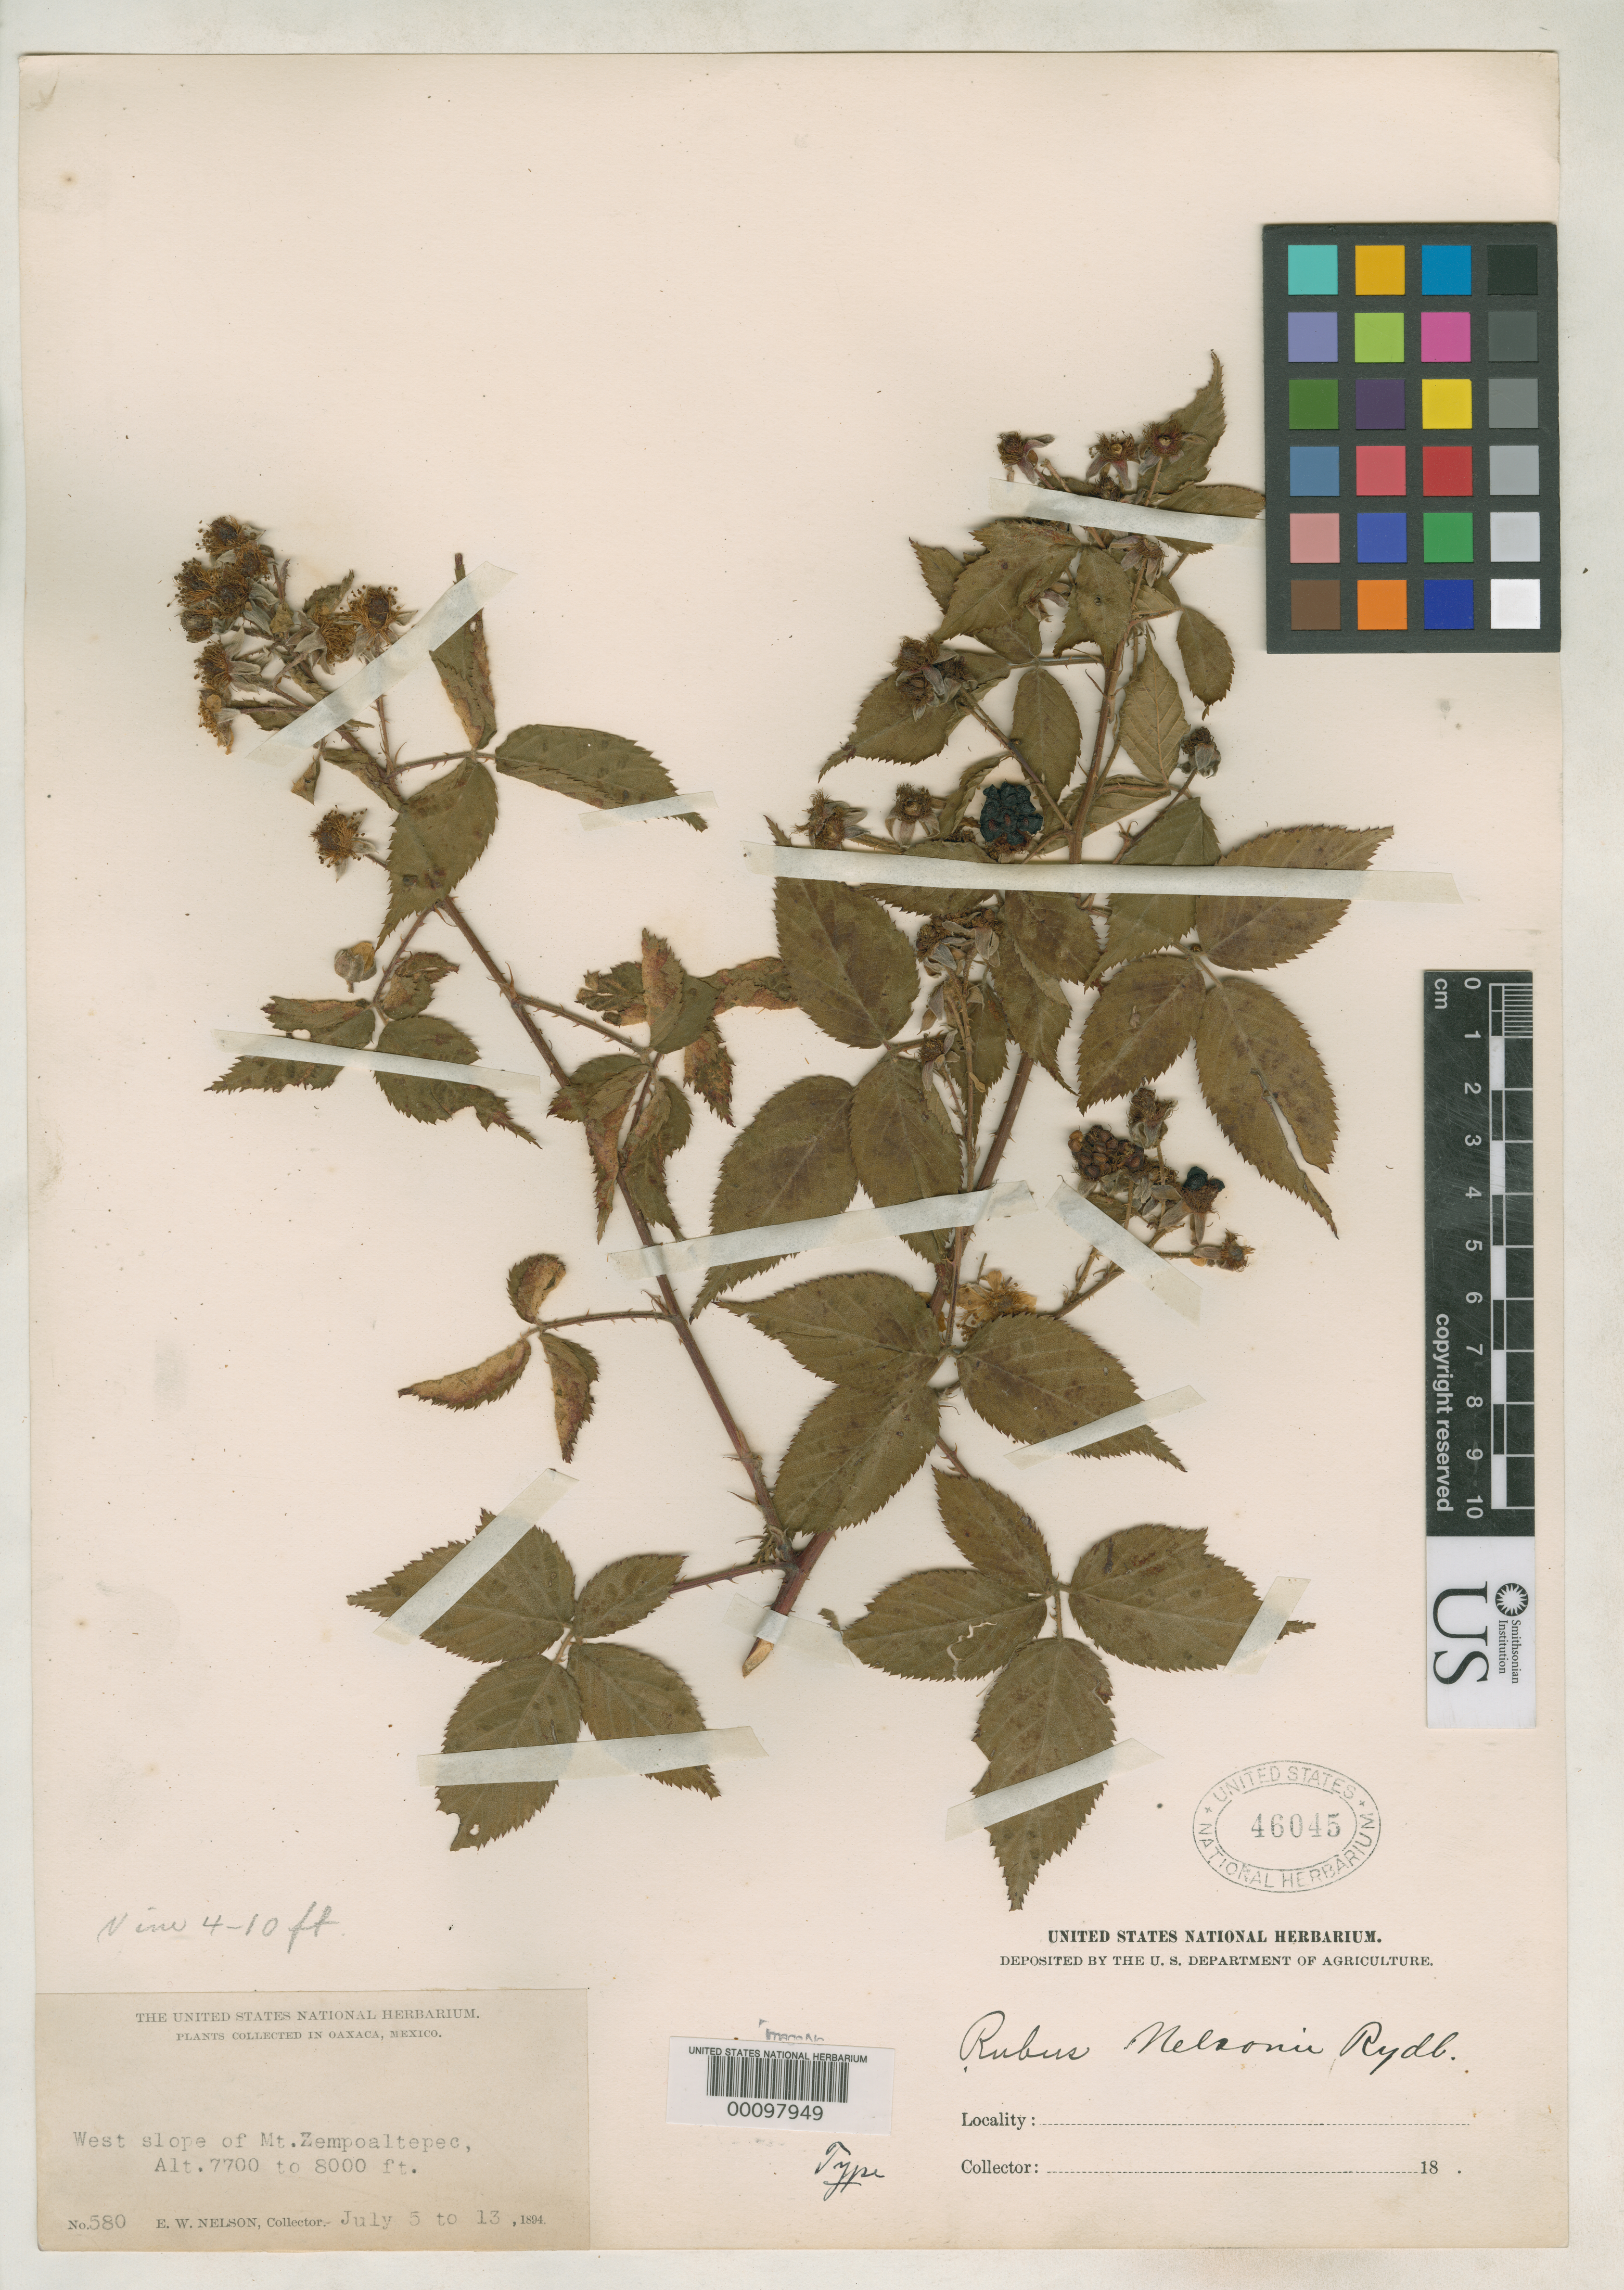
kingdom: Plantae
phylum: Tracheophyta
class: Magnoliopsida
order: Rosales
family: Rosaceae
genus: Rubus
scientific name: Rubus nelsonii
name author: Rydb.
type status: Holotype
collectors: E. W. Nelson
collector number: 580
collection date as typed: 05 Jul 1894 to 13 Jul 1894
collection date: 1894-07-05/1894-07-13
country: Mexico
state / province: Oaxaca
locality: W slope of Zempoaltepec.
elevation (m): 2347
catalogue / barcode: US 46045